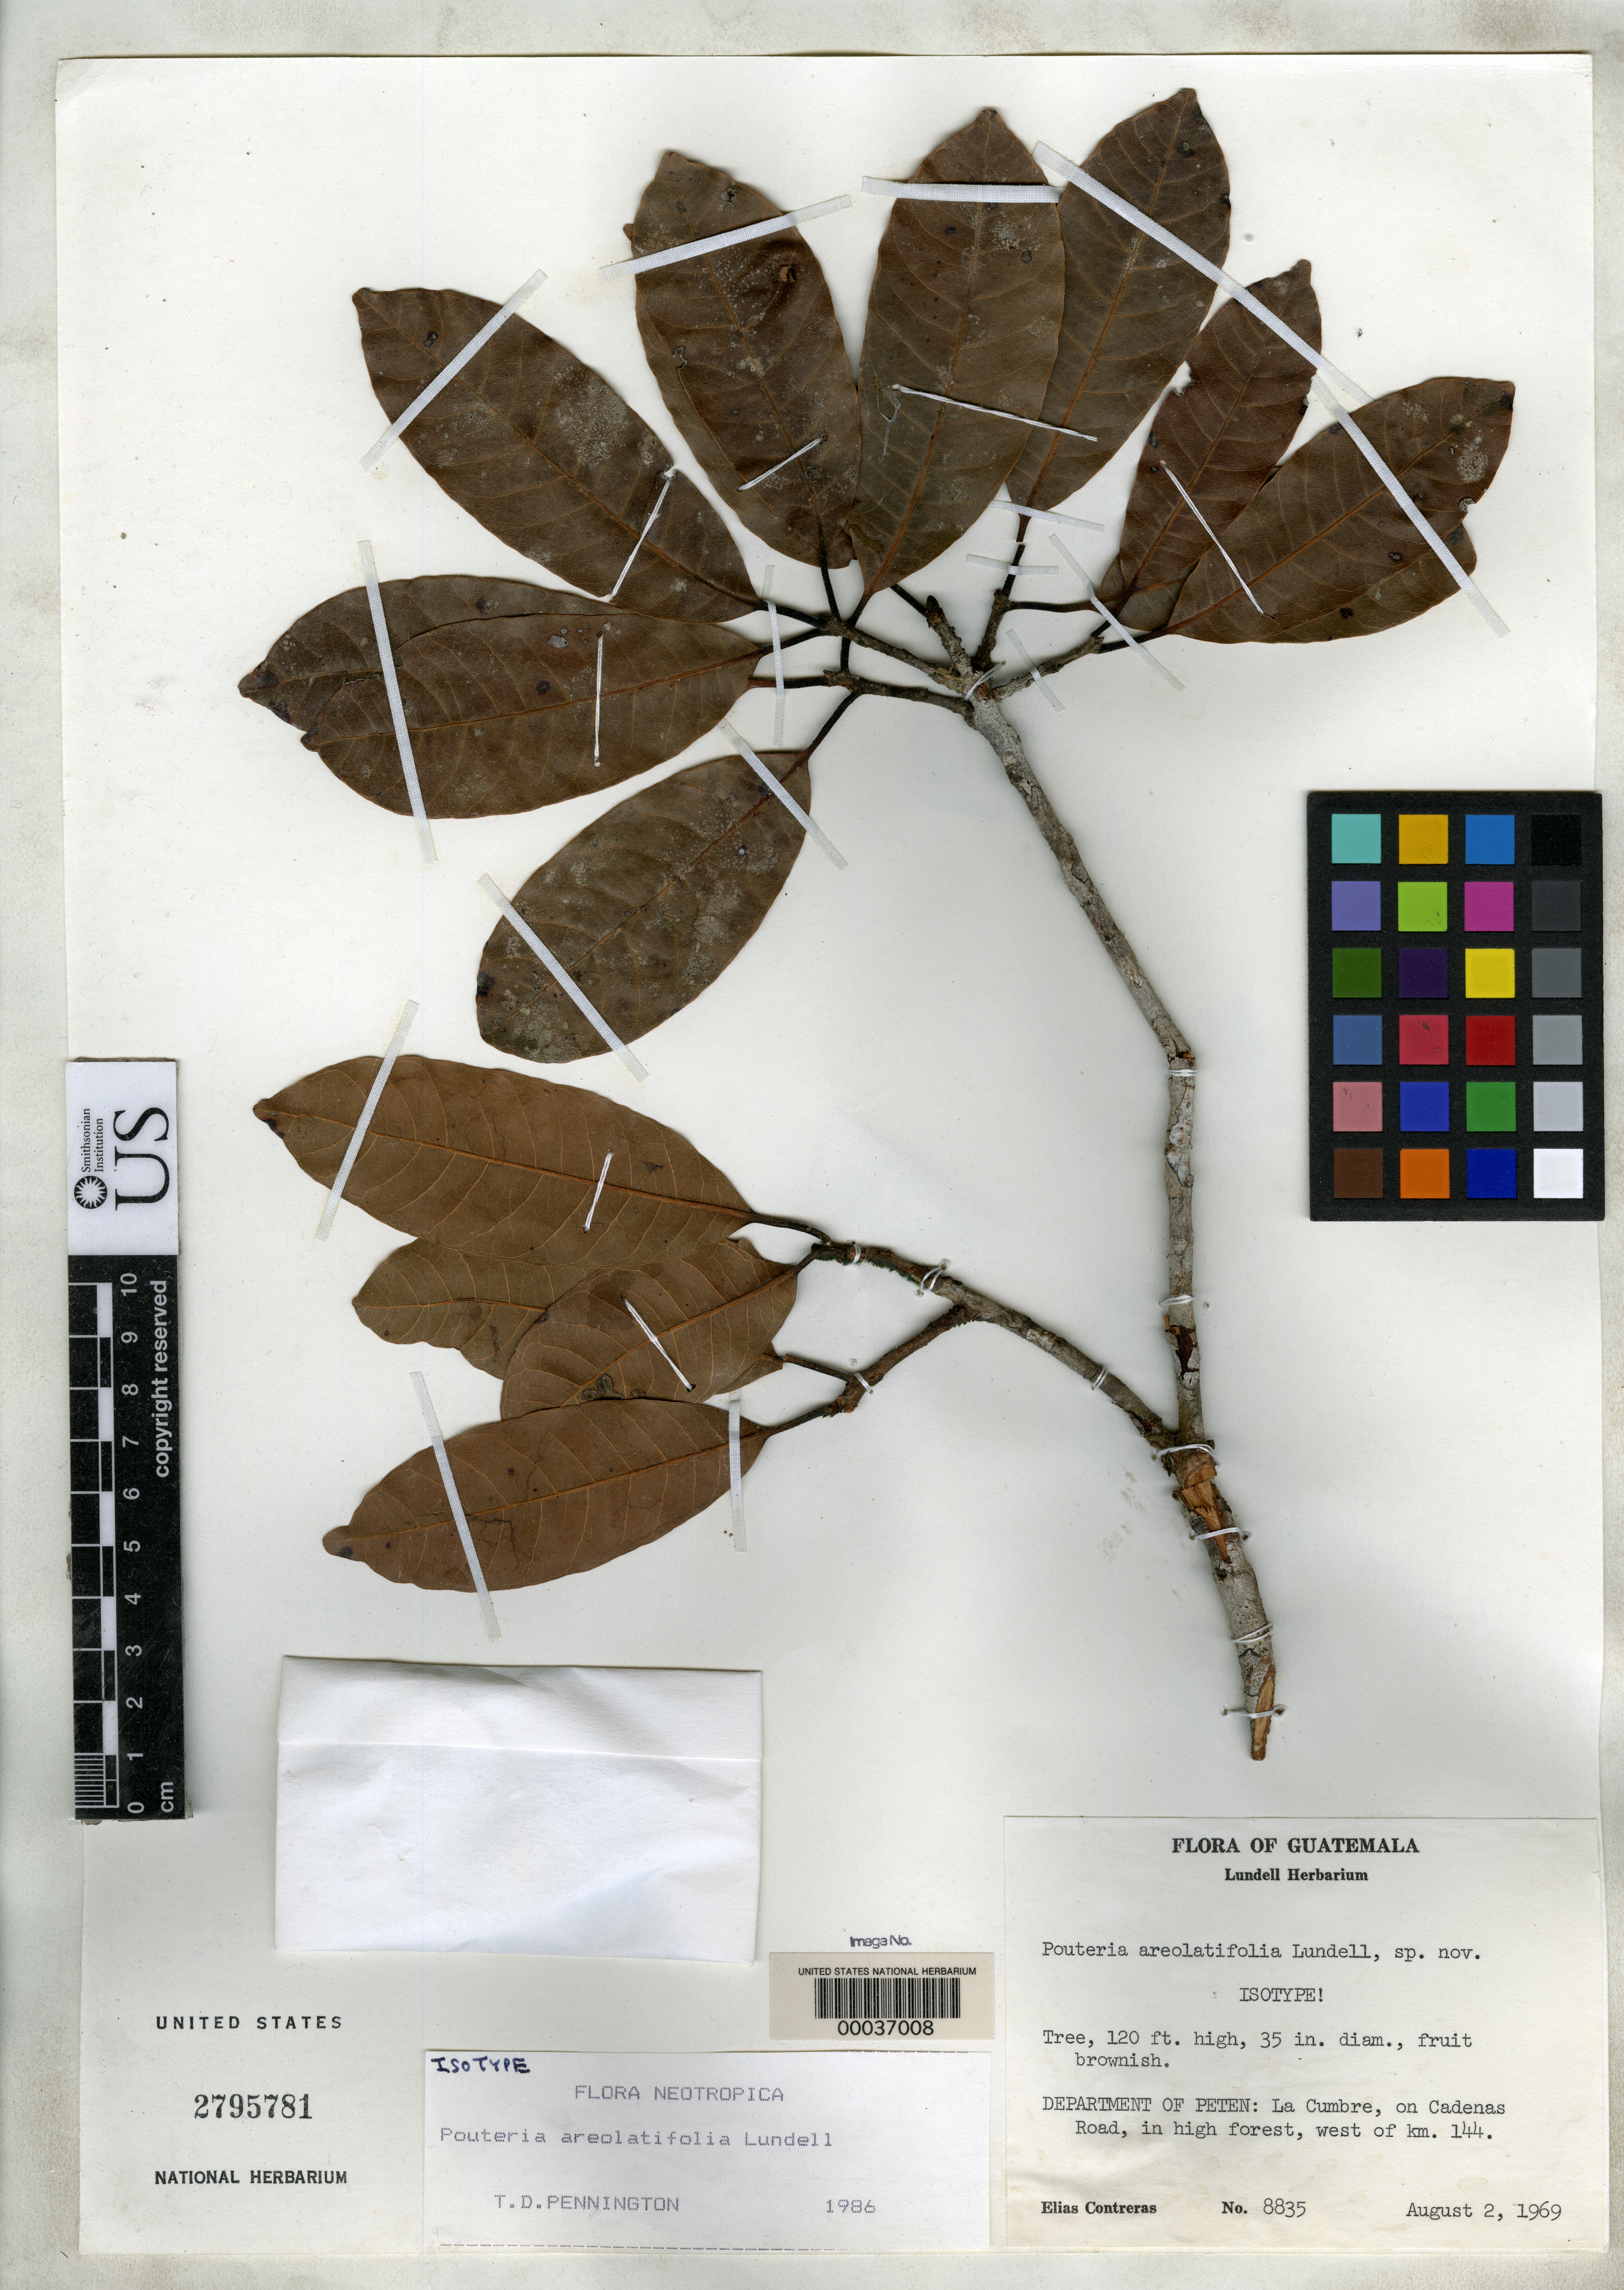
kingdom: Plantae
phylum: Tracheophyta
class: Magnoliopsida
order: Ericales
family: Sapotaceae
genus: Pouteria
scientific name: Pouteria areolatifola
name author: Lundell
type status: Isotype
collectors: E. Contreras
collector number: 8835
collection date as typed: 02 Aug 1969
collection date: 1969-08-02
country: Guatemala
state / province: El Petén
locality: La Cumbre, Cadenas road.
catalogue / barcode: US 2795781